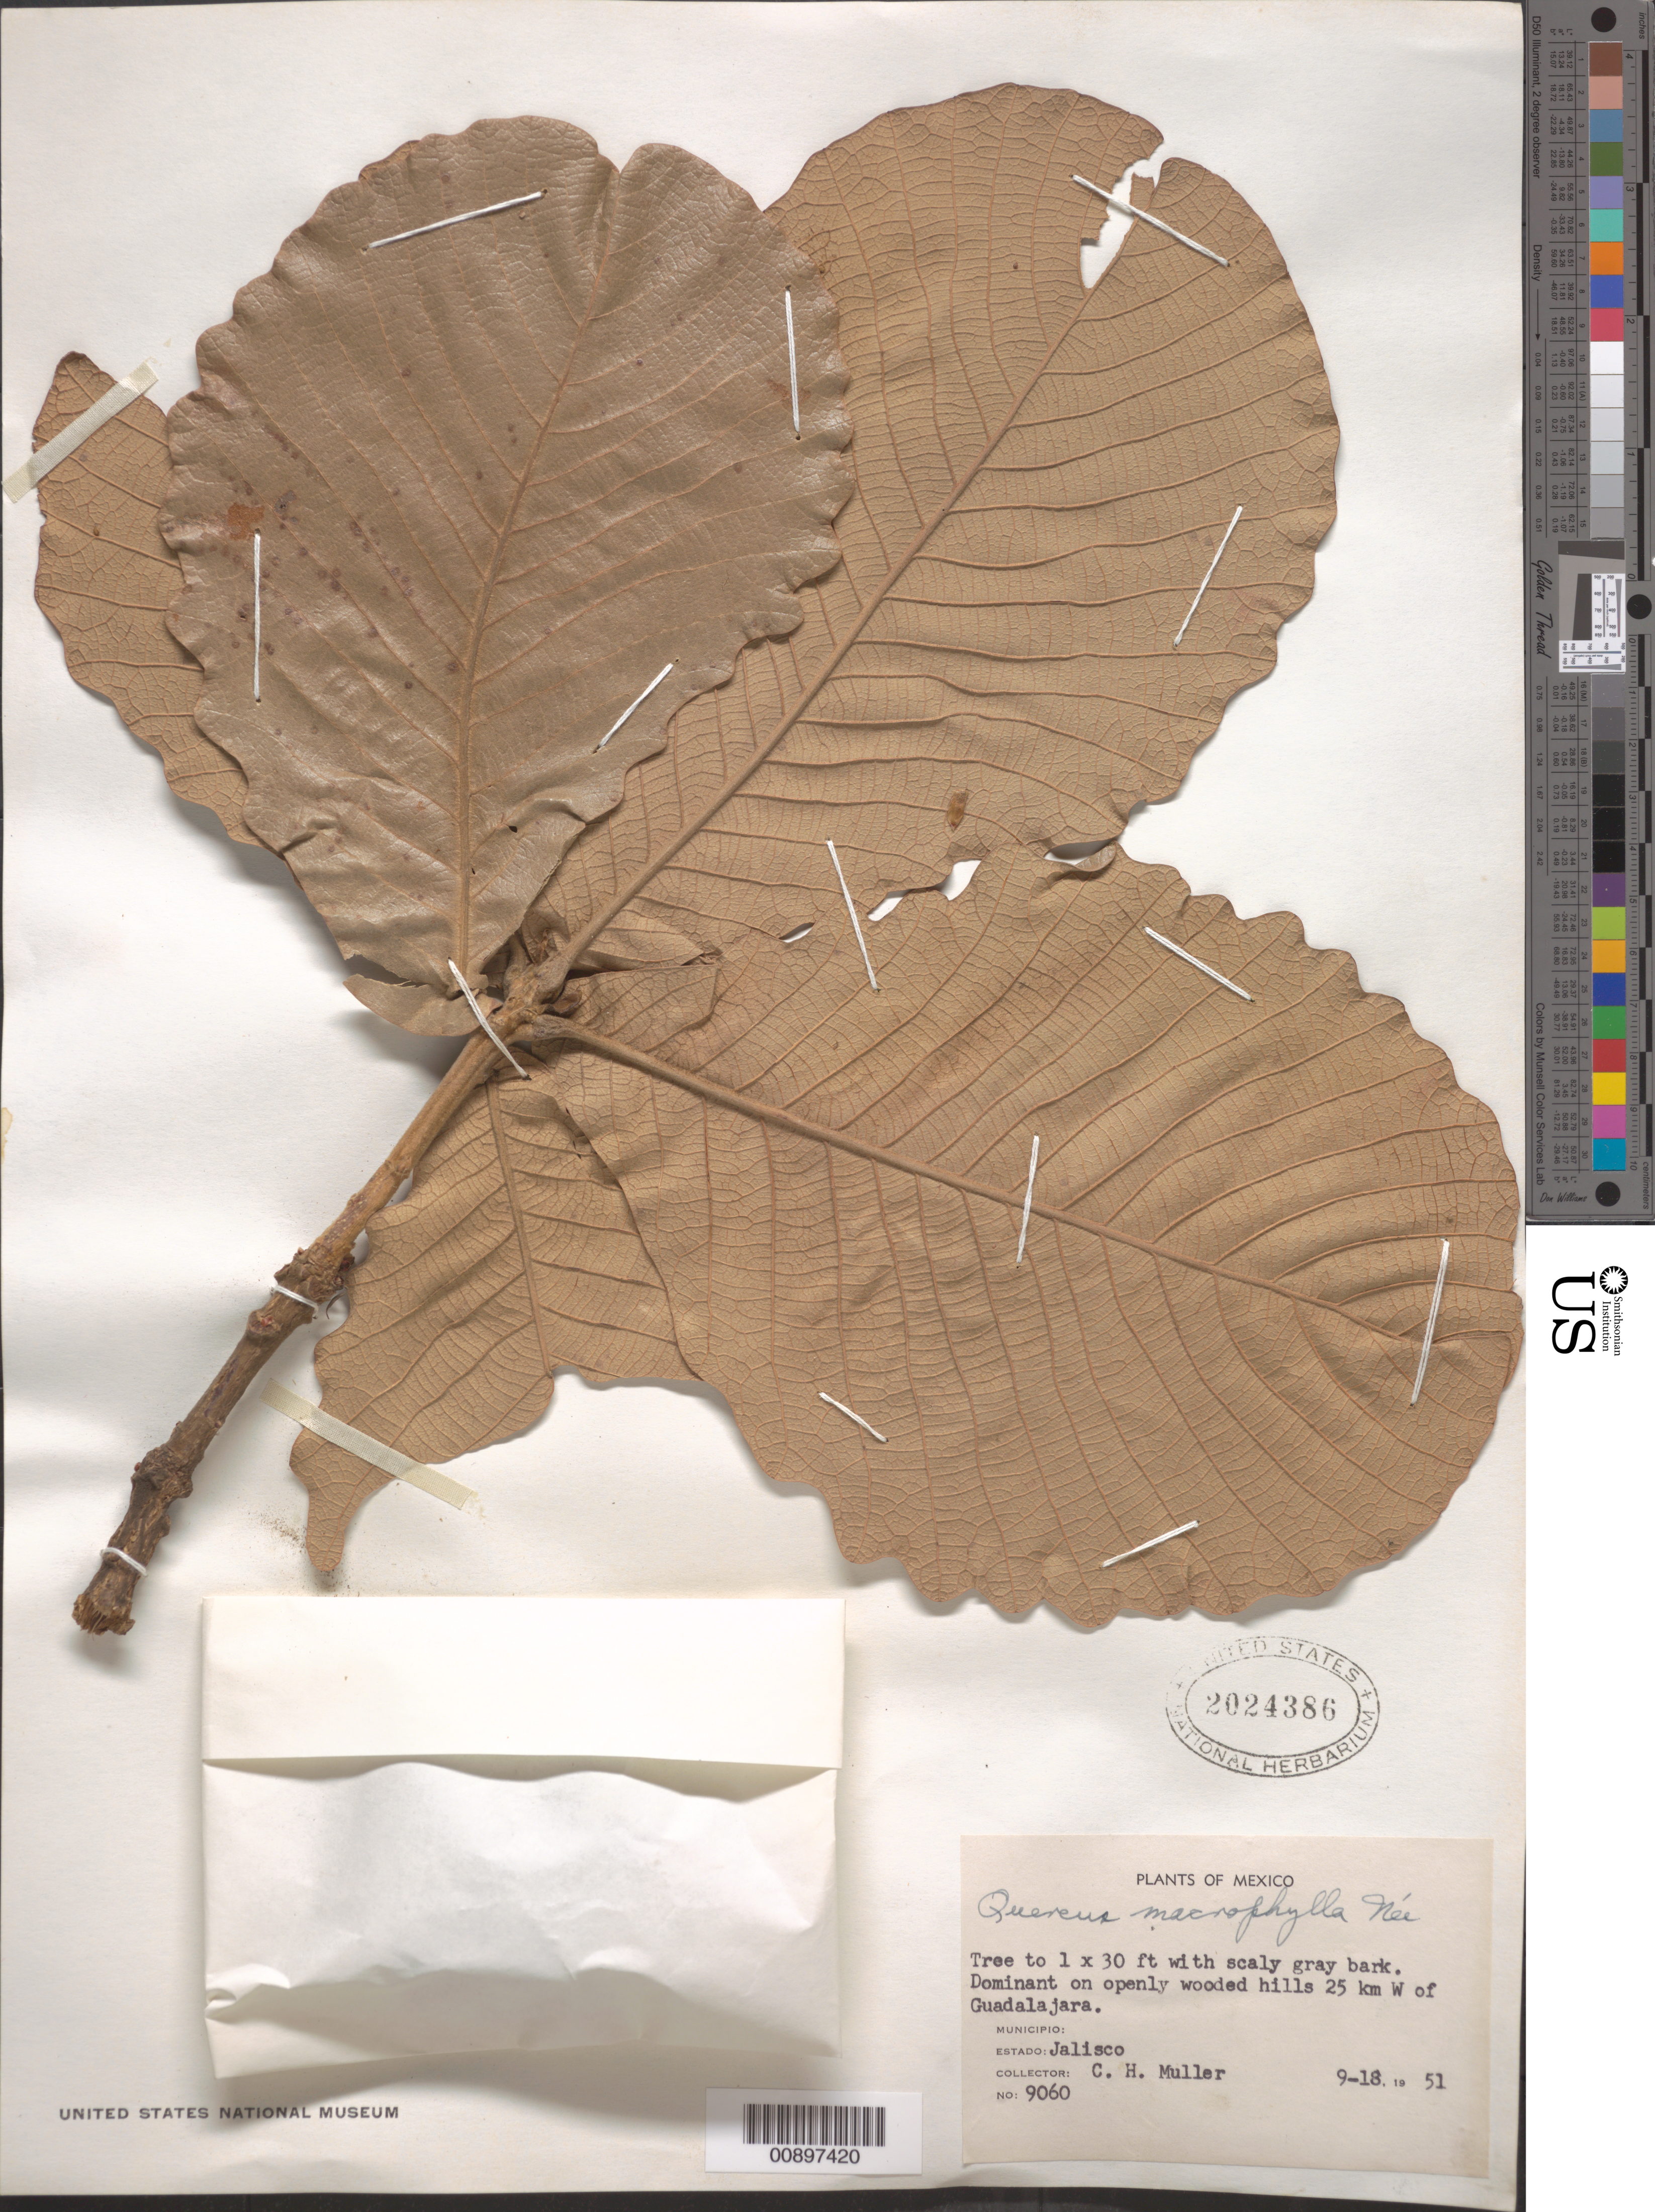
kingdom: Plantae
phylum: Tracheophyta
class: Magnoliopsida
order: Fagales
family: Fagaceae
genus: Quercus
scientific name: Quercus macrophylla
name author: Née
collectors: C. H. Muller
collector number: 9060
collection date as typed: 18 Sep 1951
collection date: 1951-09-18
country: Mexico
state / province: Jalisco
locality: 25 km W of Guadalajara, Jalisco.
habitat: On openly wooded hills.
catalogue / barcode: US 2024386